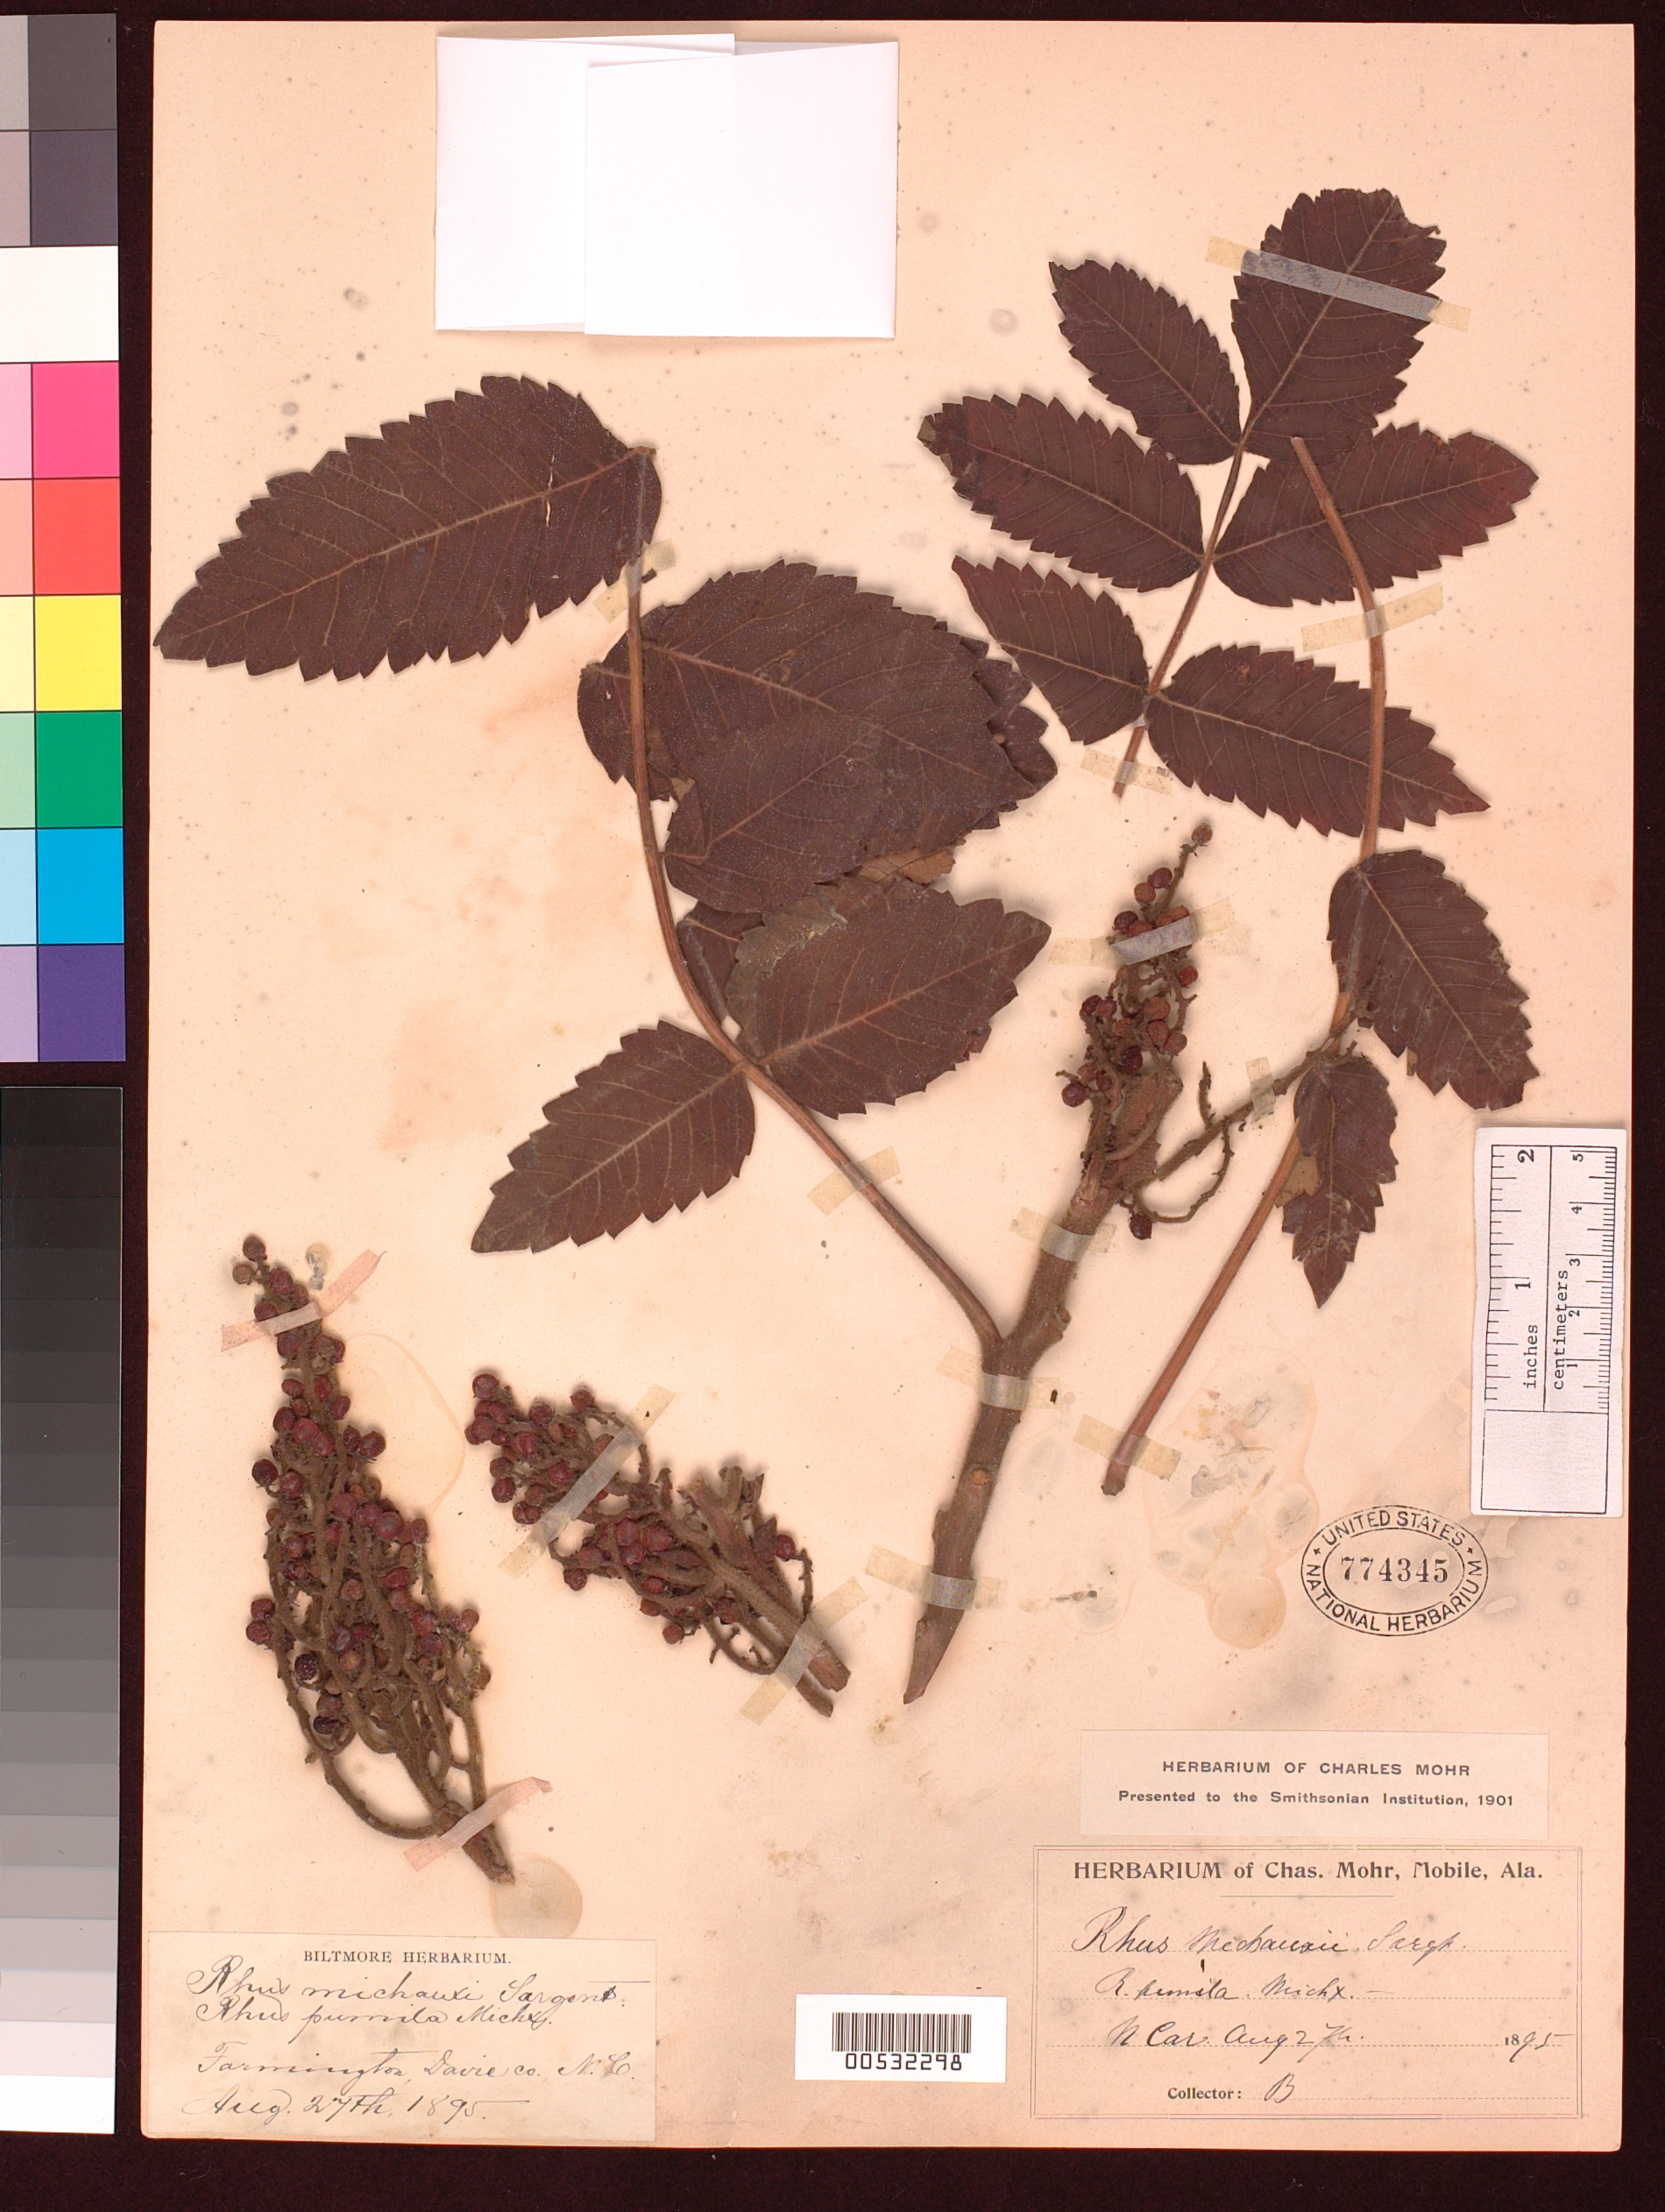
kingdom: Plantae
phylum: Tracheophyta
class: Magnoliopsida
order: Sapindales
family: Anacardiaceae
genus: Rhus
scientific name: Rhus michauxii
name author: Sarg.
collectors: ex herb. C. Mohr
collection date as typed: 27 Aug 1895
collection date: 1895-08-27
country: United States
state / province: North Carolina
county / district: Davie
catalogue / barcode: US 774345